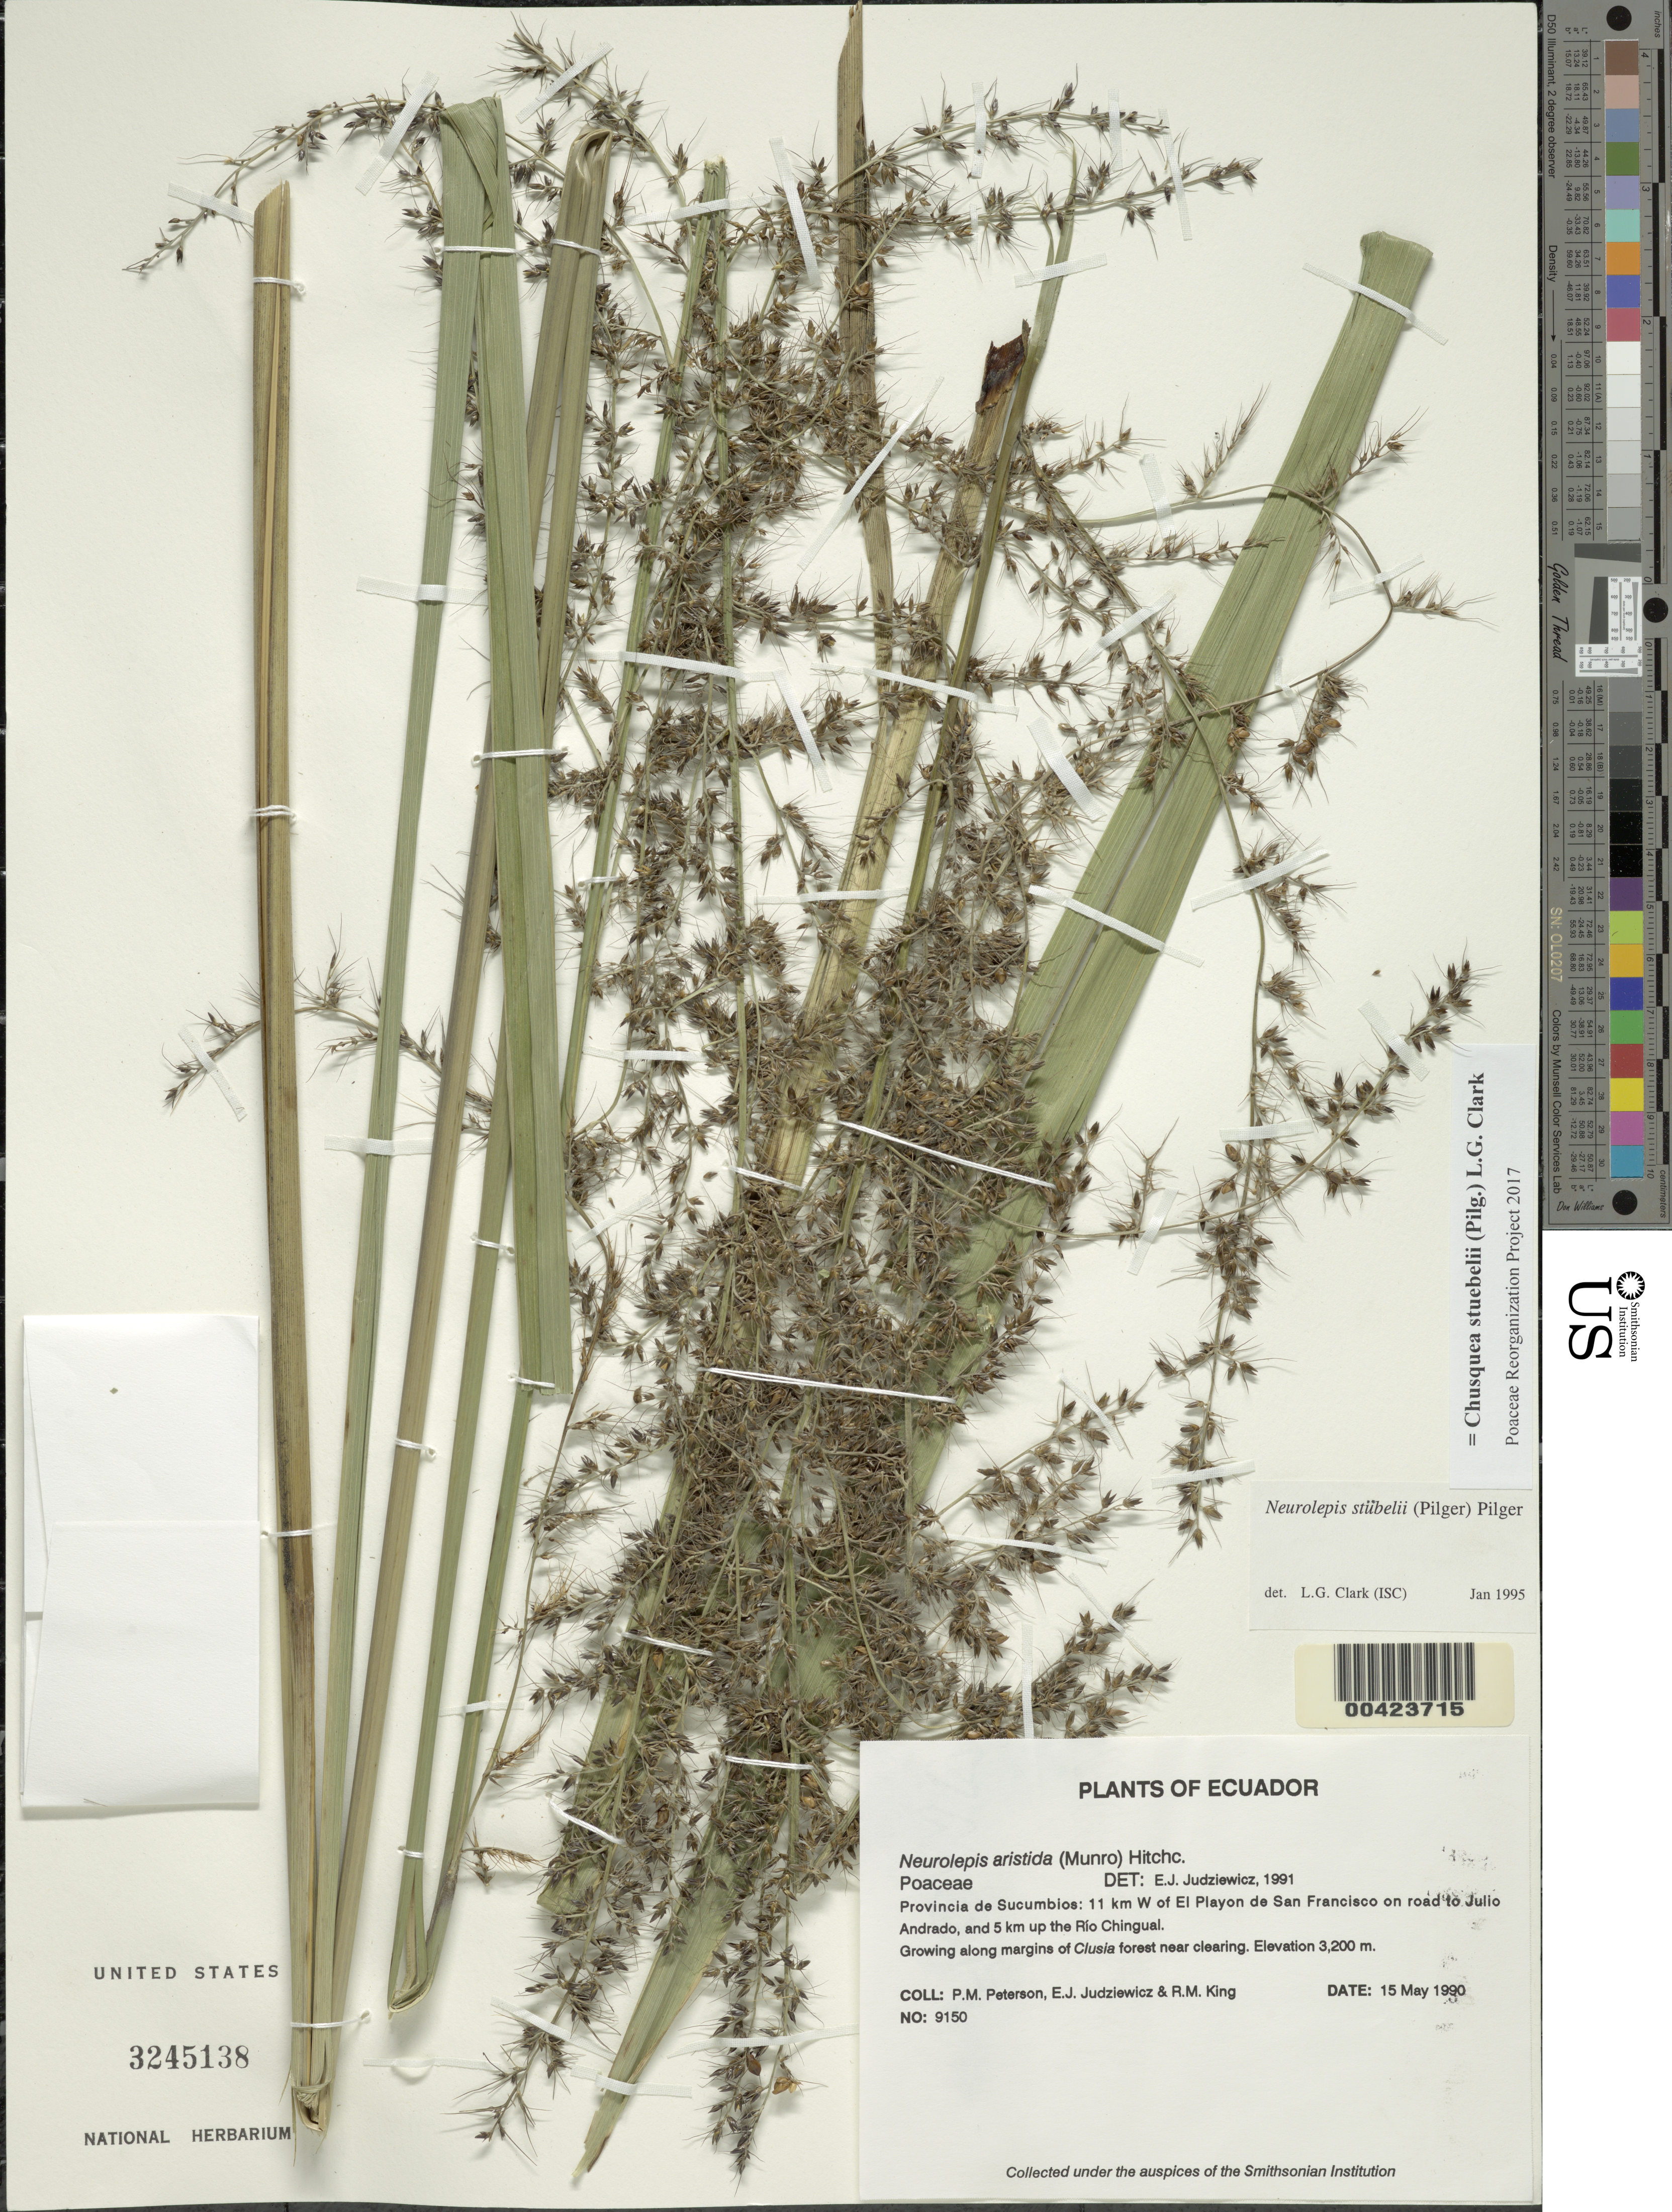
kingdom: Plantae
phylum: Tracheophyta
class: Liliopsida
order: Poales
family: Poaceae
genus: Chusquea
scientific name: Chusquea stuebelii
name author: (Pilg.) L.G. Clark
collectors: P. M. Peterson, E. J. Judziewicz & R. M. King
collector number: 09150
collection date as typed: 15 May 1990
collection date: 1990-05-15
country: Ecuador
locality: El Playon de San Francisco, 11 km W of ; on road to julio andrado, and 5 km up the Rio chingual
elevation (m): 3200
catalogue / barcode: US 3245138